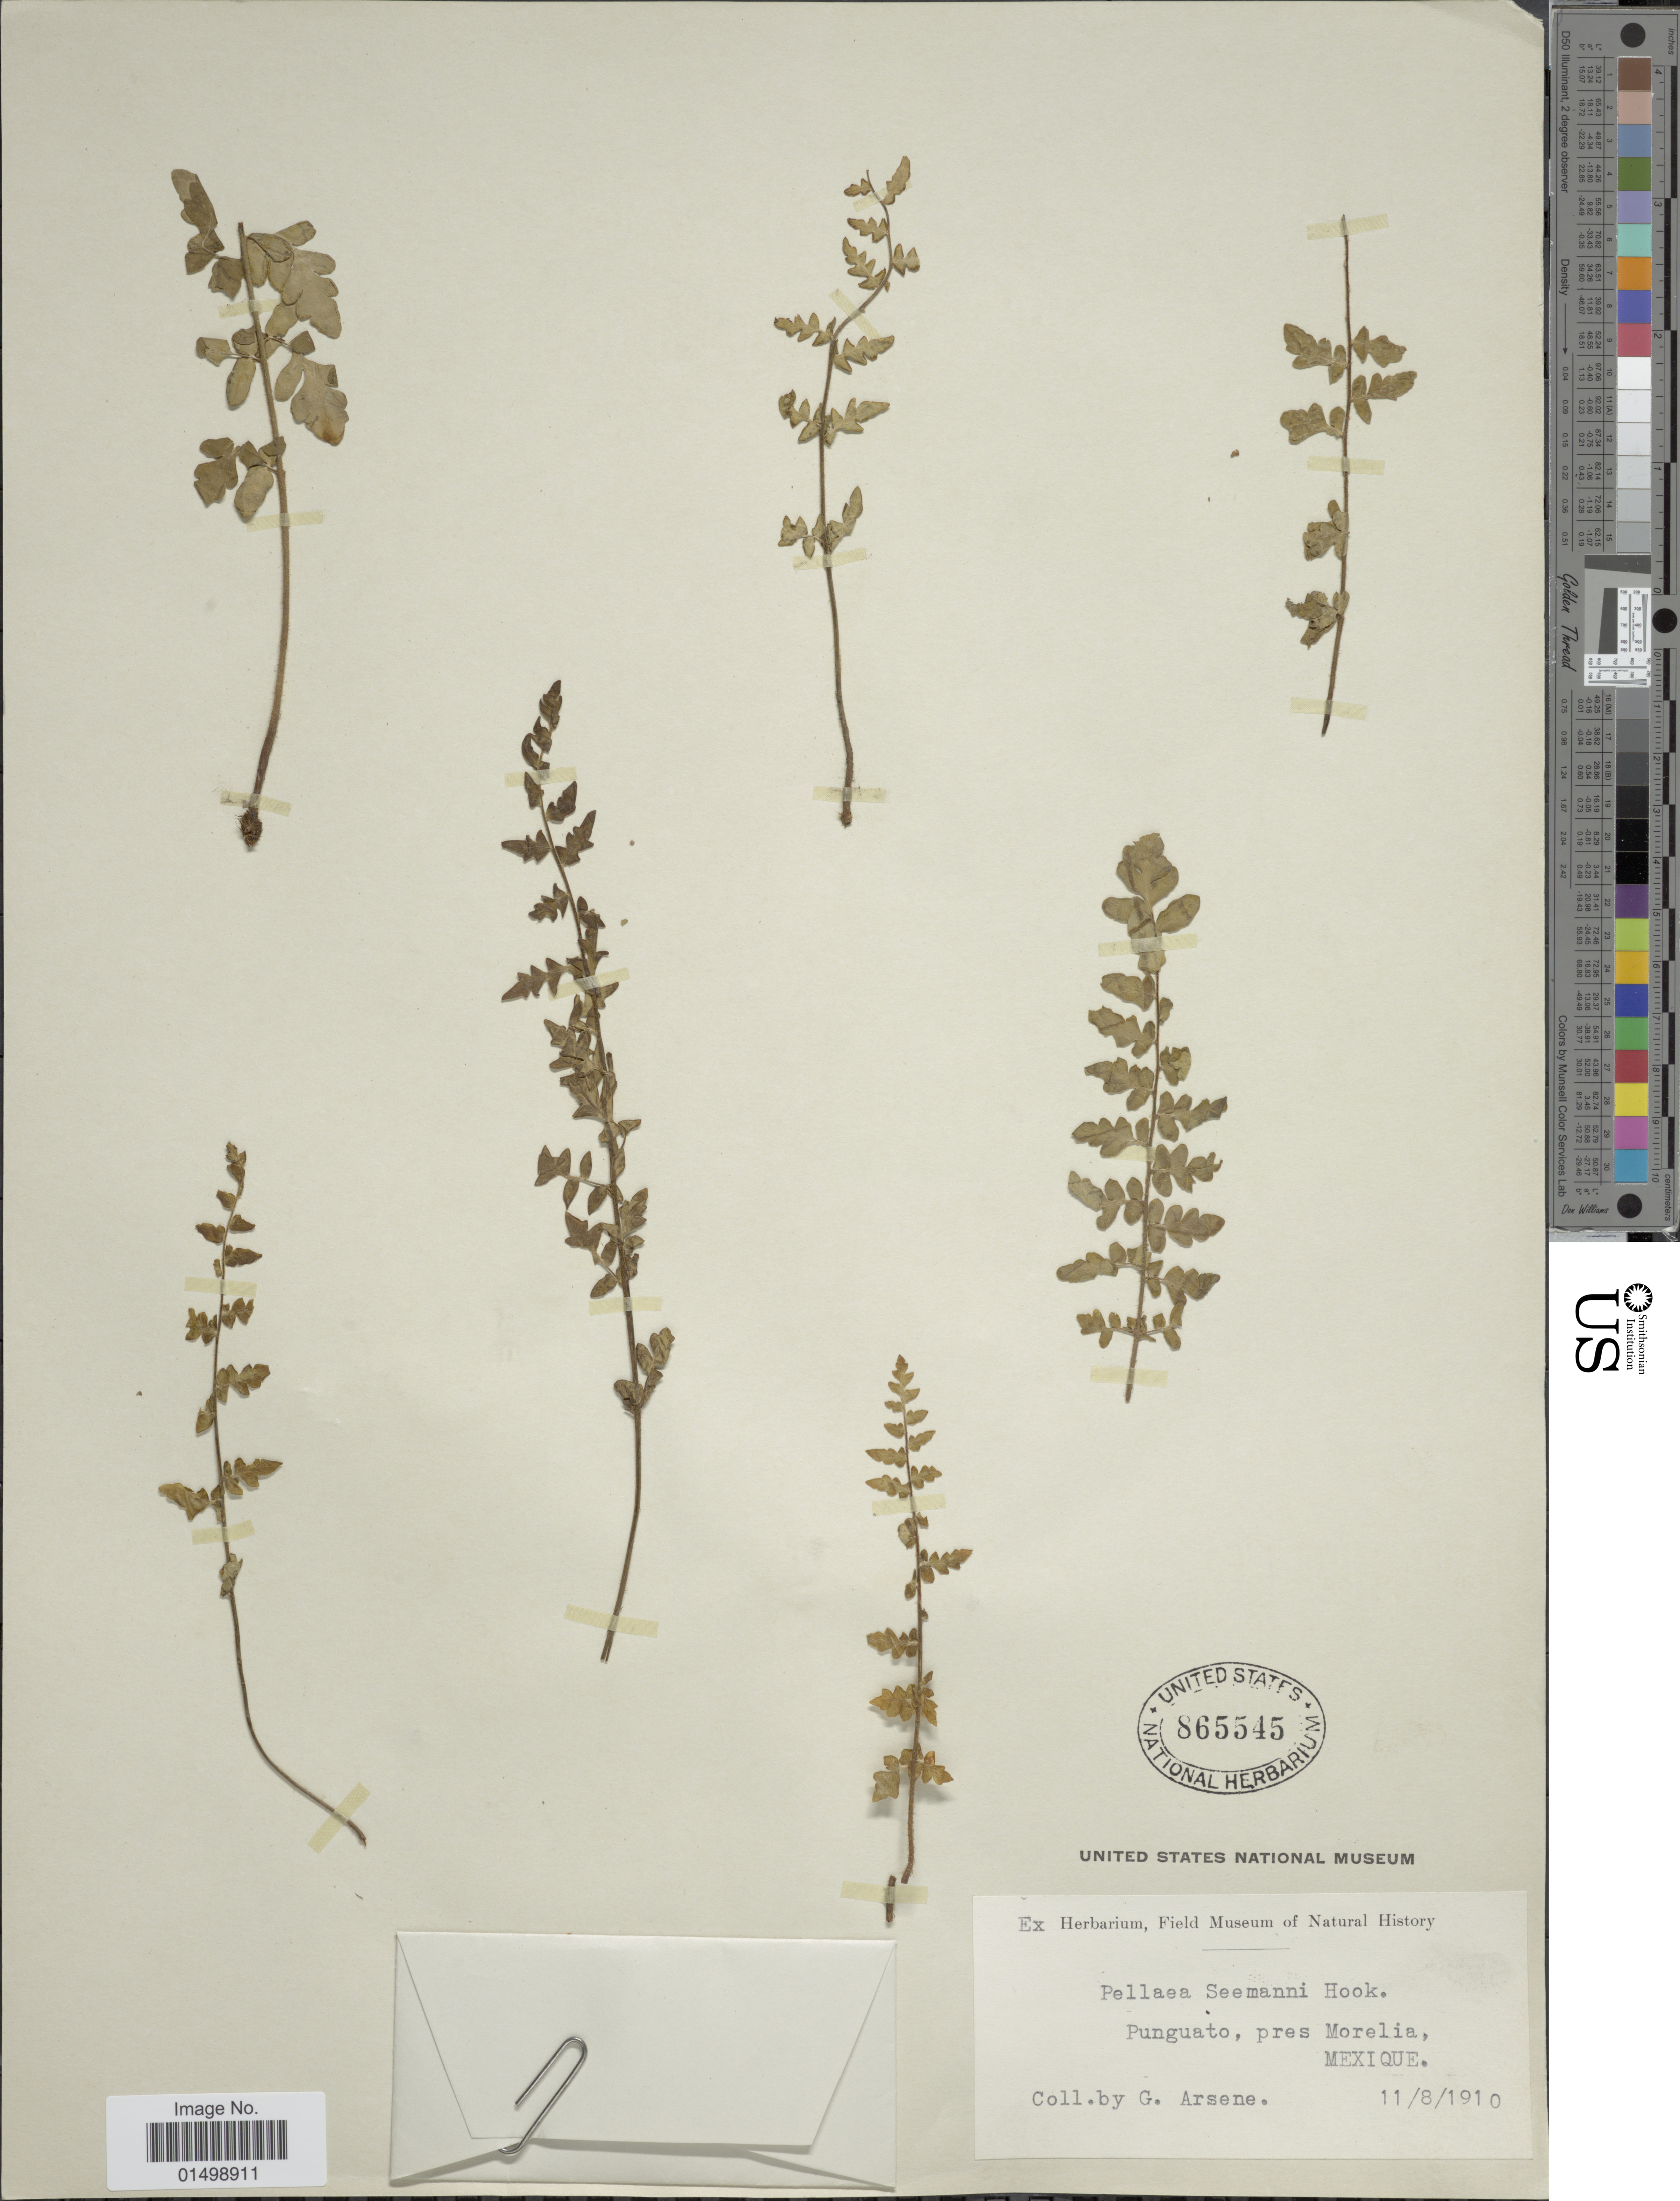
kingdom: Plantae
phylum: Tracheophyta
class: Polypodiopsida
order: Polypodiales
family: Pteridaceae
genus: Cheilanthes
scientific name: Cheilanthes lozanii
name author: (Maxon) R.M. Tryon & A.F. Tryon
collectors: Bro. G. Arsène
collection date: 1910-11-08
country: Mexico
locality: Punguato, pres Morelia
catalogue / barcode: US 865545